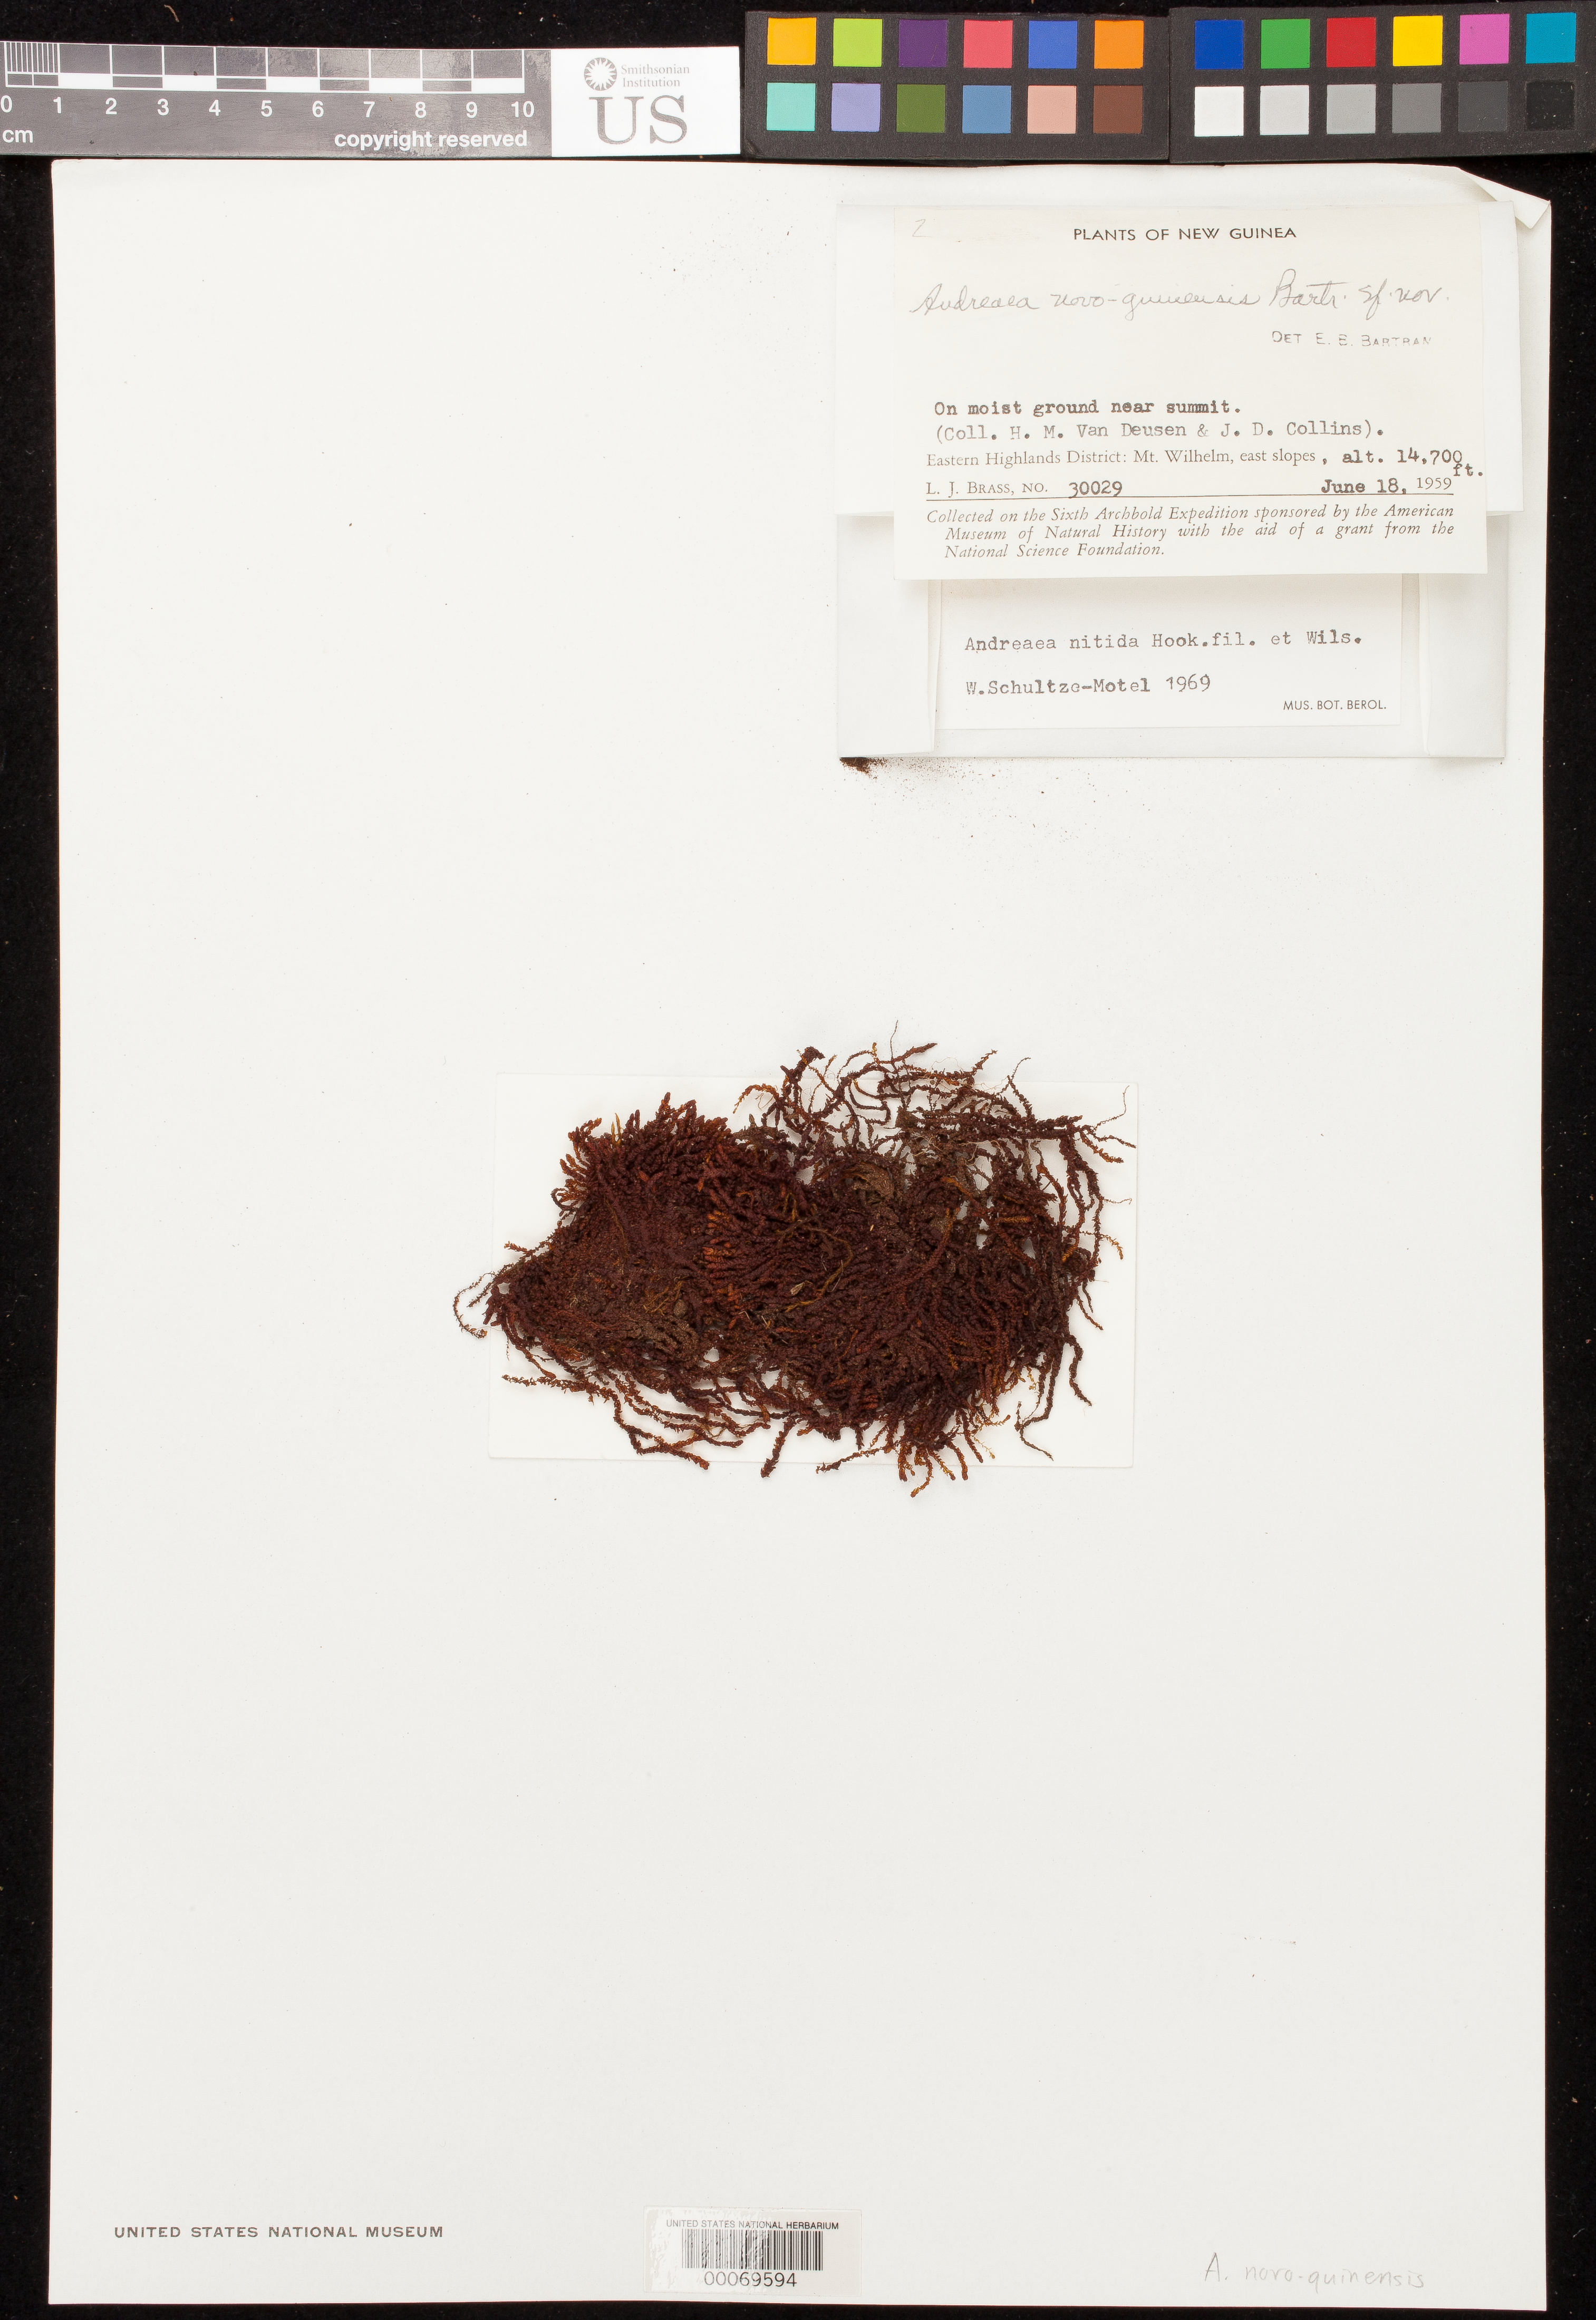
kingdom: Plantae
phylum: Bryophyta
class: Andreaeopsida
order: Andreaeales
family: Andreaeaceae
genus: Andreaea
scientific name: Andreaea nova-guinensis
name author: E.B. Bartram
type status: Holotype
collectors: H. Van Deusen & J. Collins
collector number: Brass 30029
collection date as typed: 18 Jun 1959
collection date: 1959-06-18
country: Papua New Guinea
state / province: Eastern Highlands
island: New Guinea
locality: Mt. Wilhelm; alt. 14,700 ft.